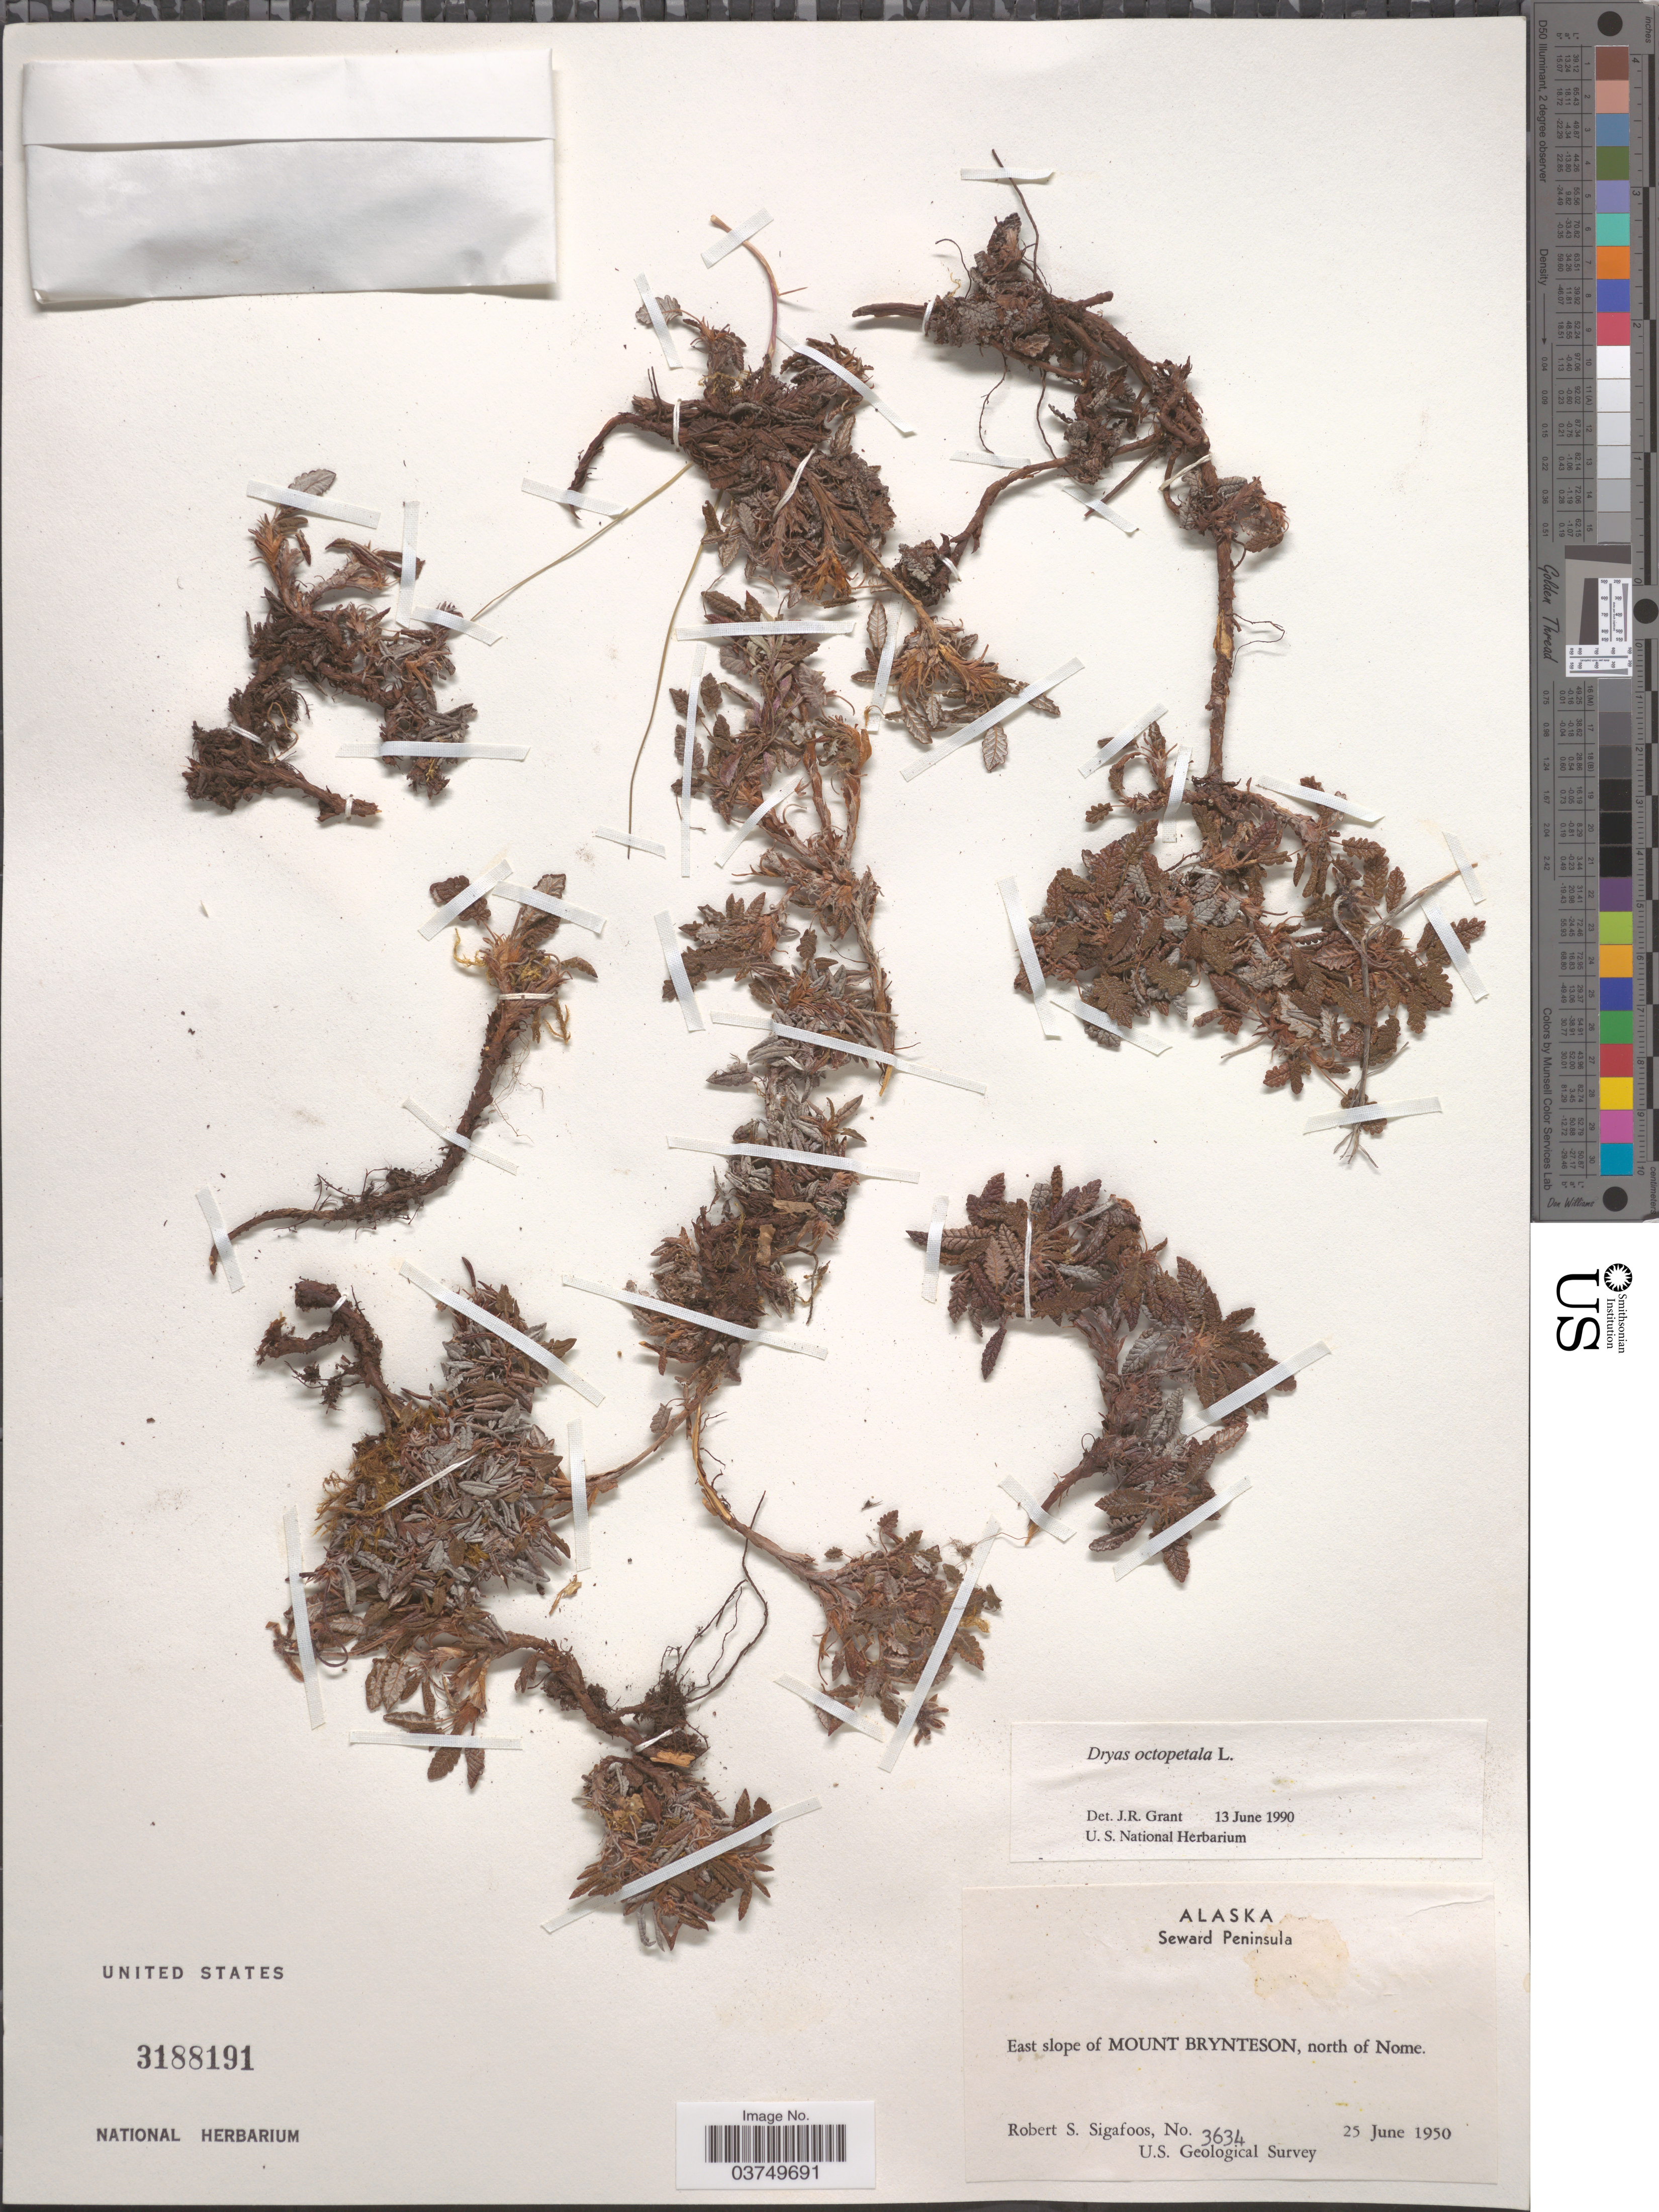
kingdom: Plantae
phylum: Tracheophyta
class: Magnoliopsida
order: Rosales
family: Rosaceae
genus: Dryas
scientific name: Dryas octopetala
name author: L.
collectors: R. Sigafoos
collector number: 3634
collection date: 1950-06-25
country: United States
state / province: Alaska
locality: Seward Peninsula. East slope of Mount Brynteson, north of Nome.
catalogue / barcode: US 3188191